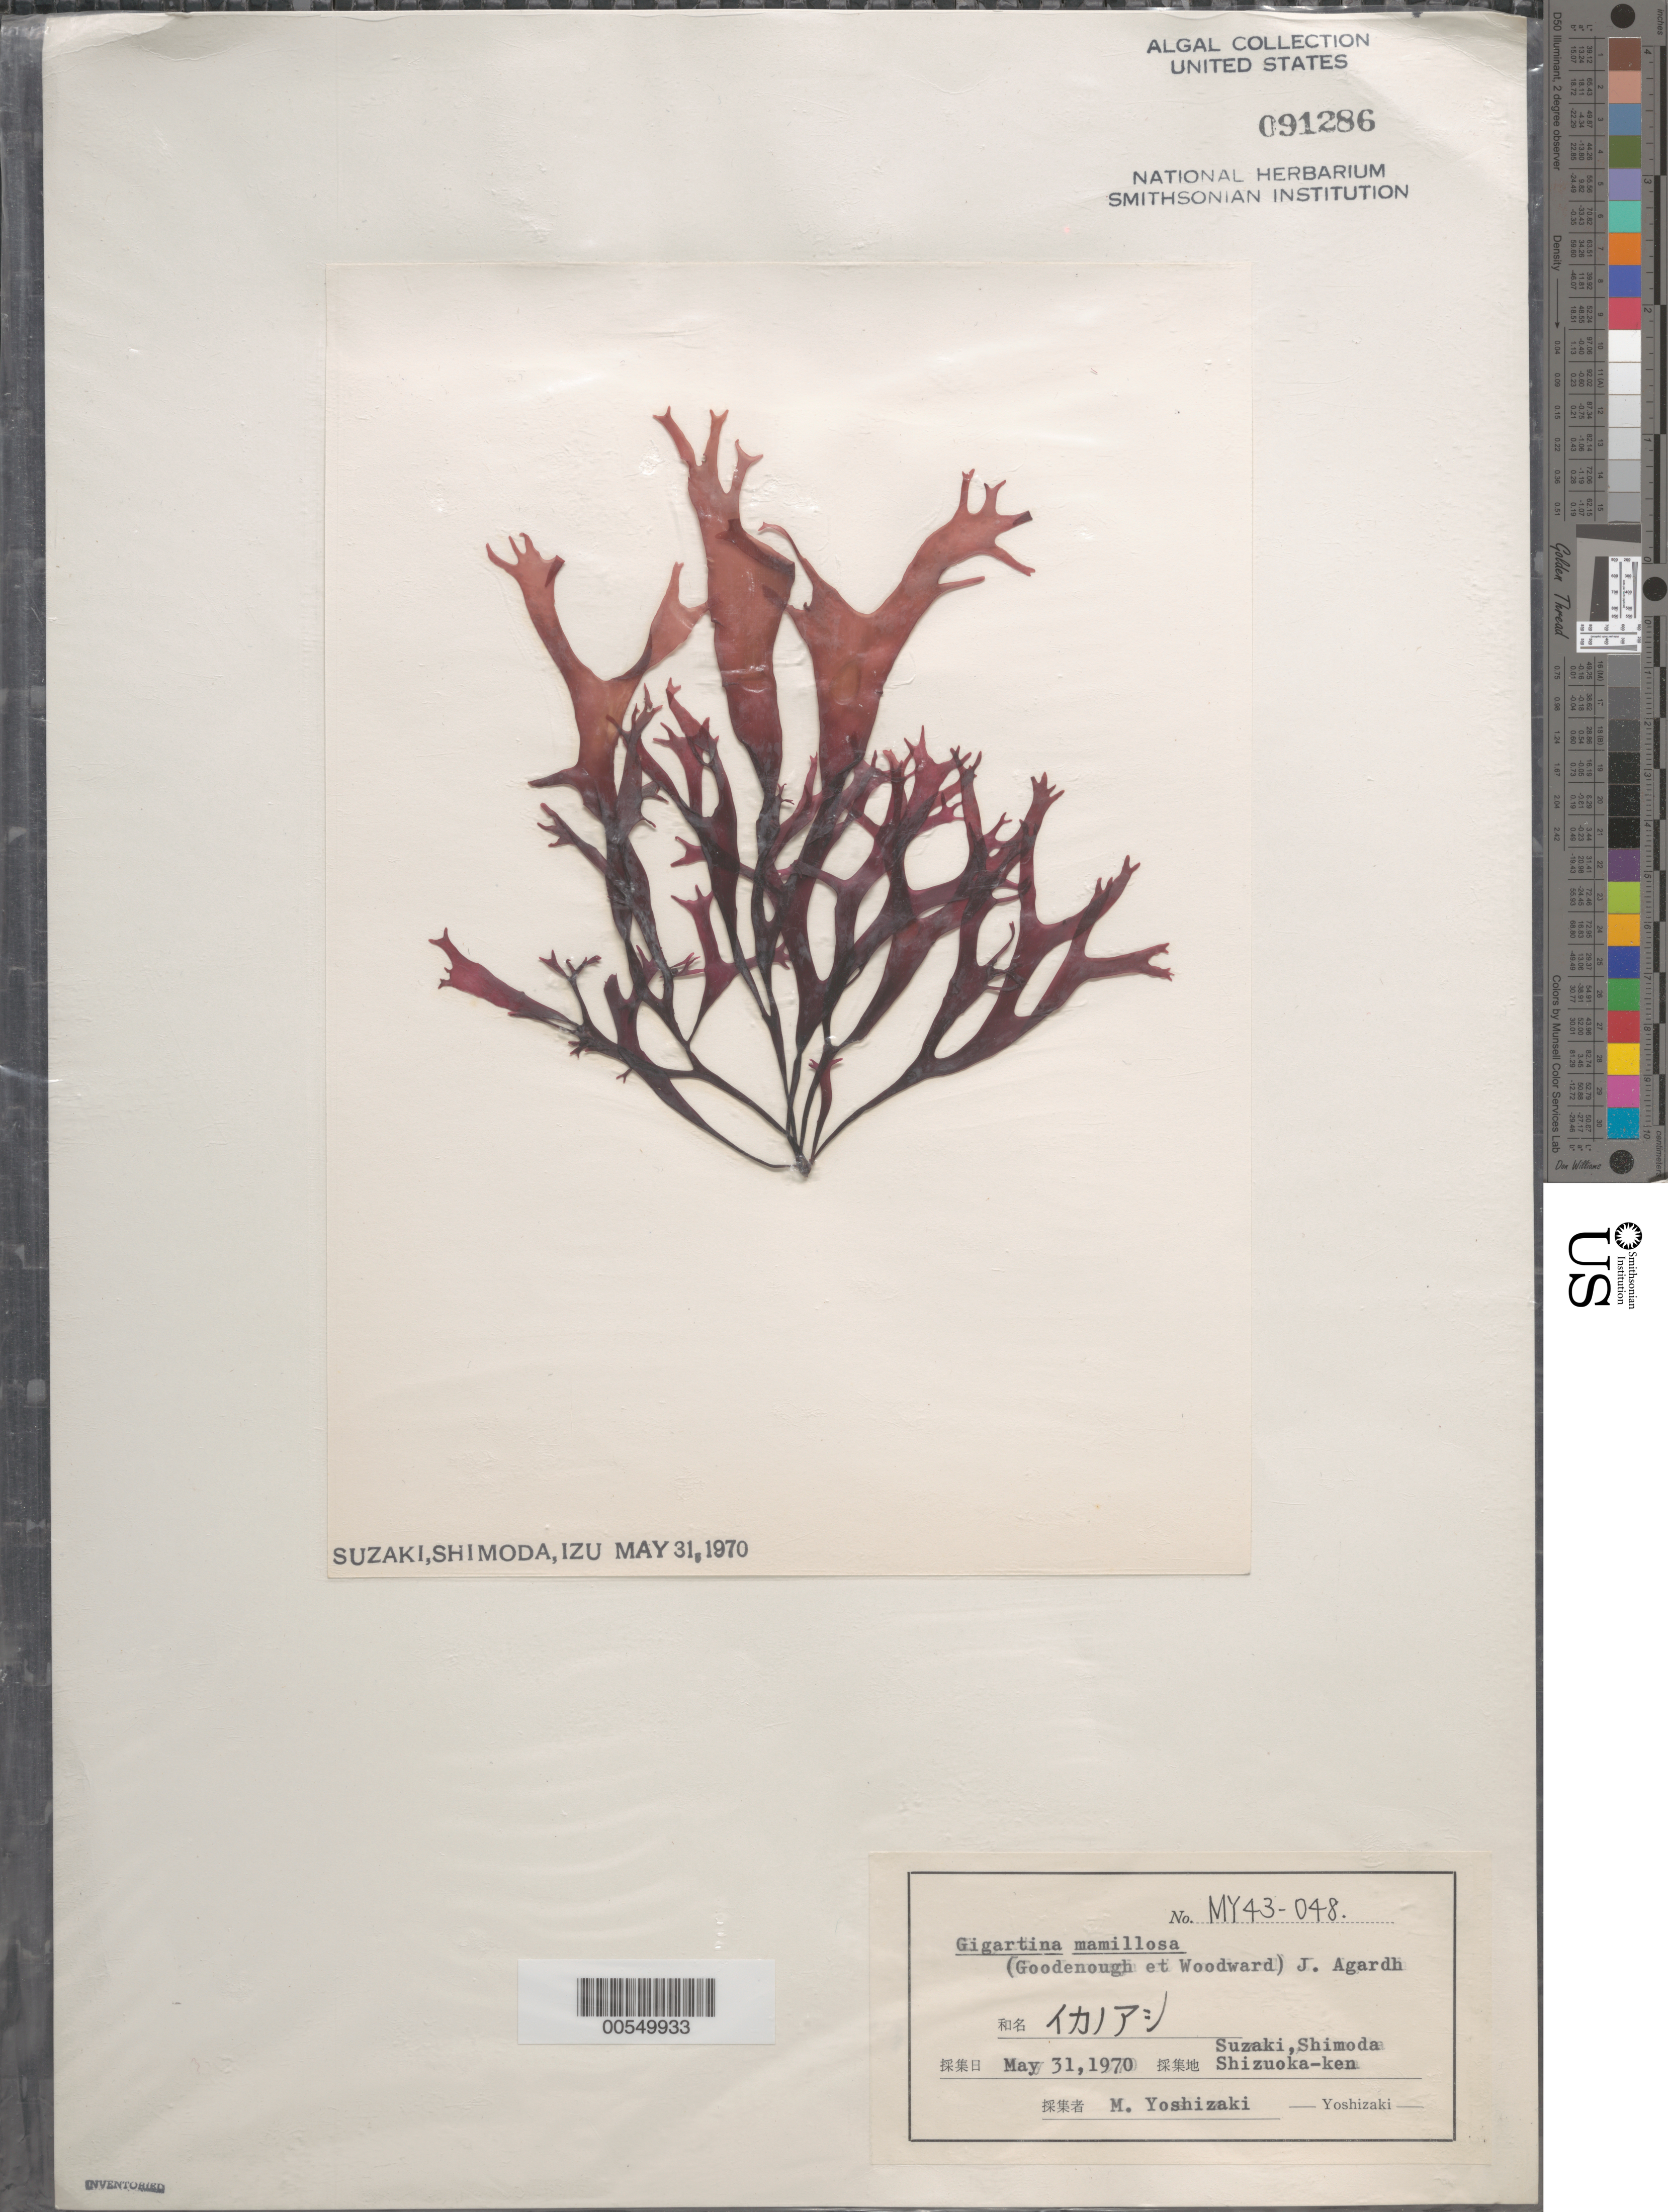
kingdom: Plantae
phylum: Rhodophyta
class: Florideophyceae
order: Gigartinales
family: Phyllophoraceae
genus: Mastocarpus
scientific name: Mastocarpus stellatus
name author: (Stackh.) Guiry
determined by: Algae name updating Project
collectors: M. Yoshizaki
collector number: My 43-048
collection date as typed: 31 May 1970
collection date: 1970-05-31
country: Japan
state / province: Sizuoka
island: Honshu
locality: Suzaki, Shimoda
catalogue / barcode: US 91286